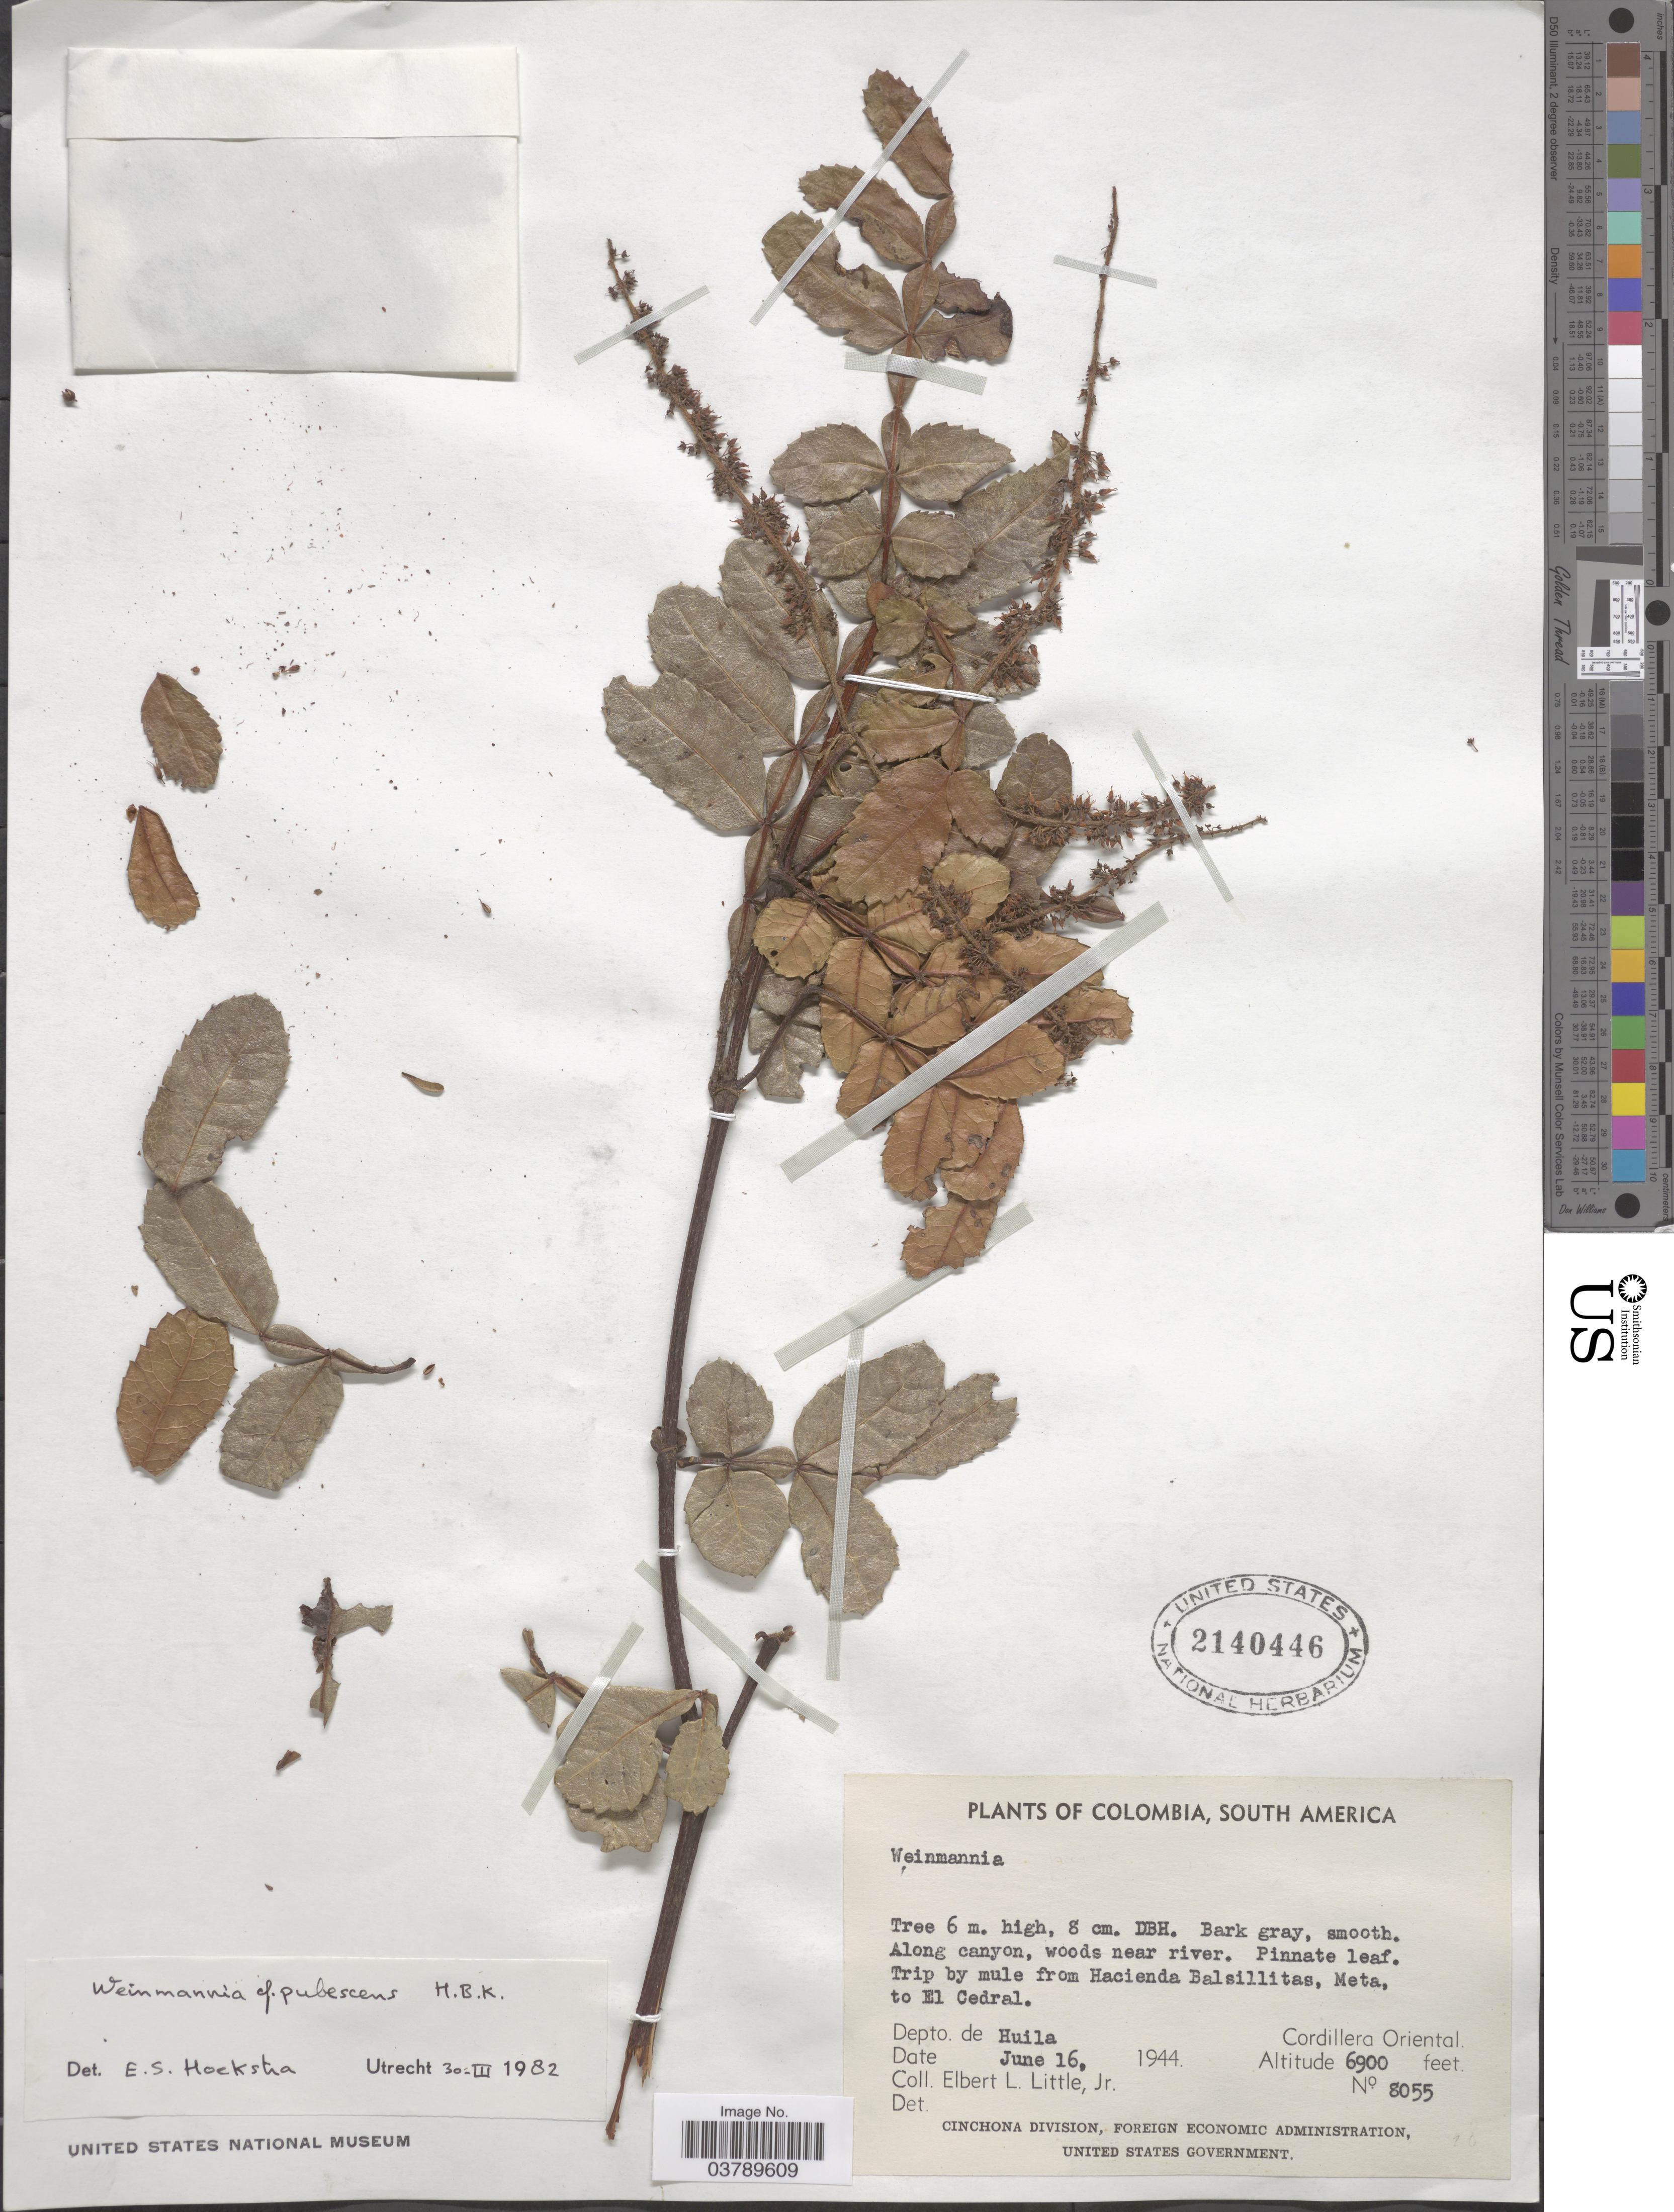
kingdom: Plantae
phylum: Tracheophyta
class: Magnoliopsida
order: Oxalidales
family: Cunoniaceae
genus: Weinmannia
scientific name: Weinmannia pubescens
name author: Kunth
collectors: E. L. Little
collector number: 8055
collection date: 1944-06-16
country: Colombia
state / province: Huila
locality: Trip by mule from Hacienda Balsillitas, Meta, to El Cedral. Depto. de Huila. Cordillera Oriental.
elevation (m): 2103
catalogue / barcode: US 2140446